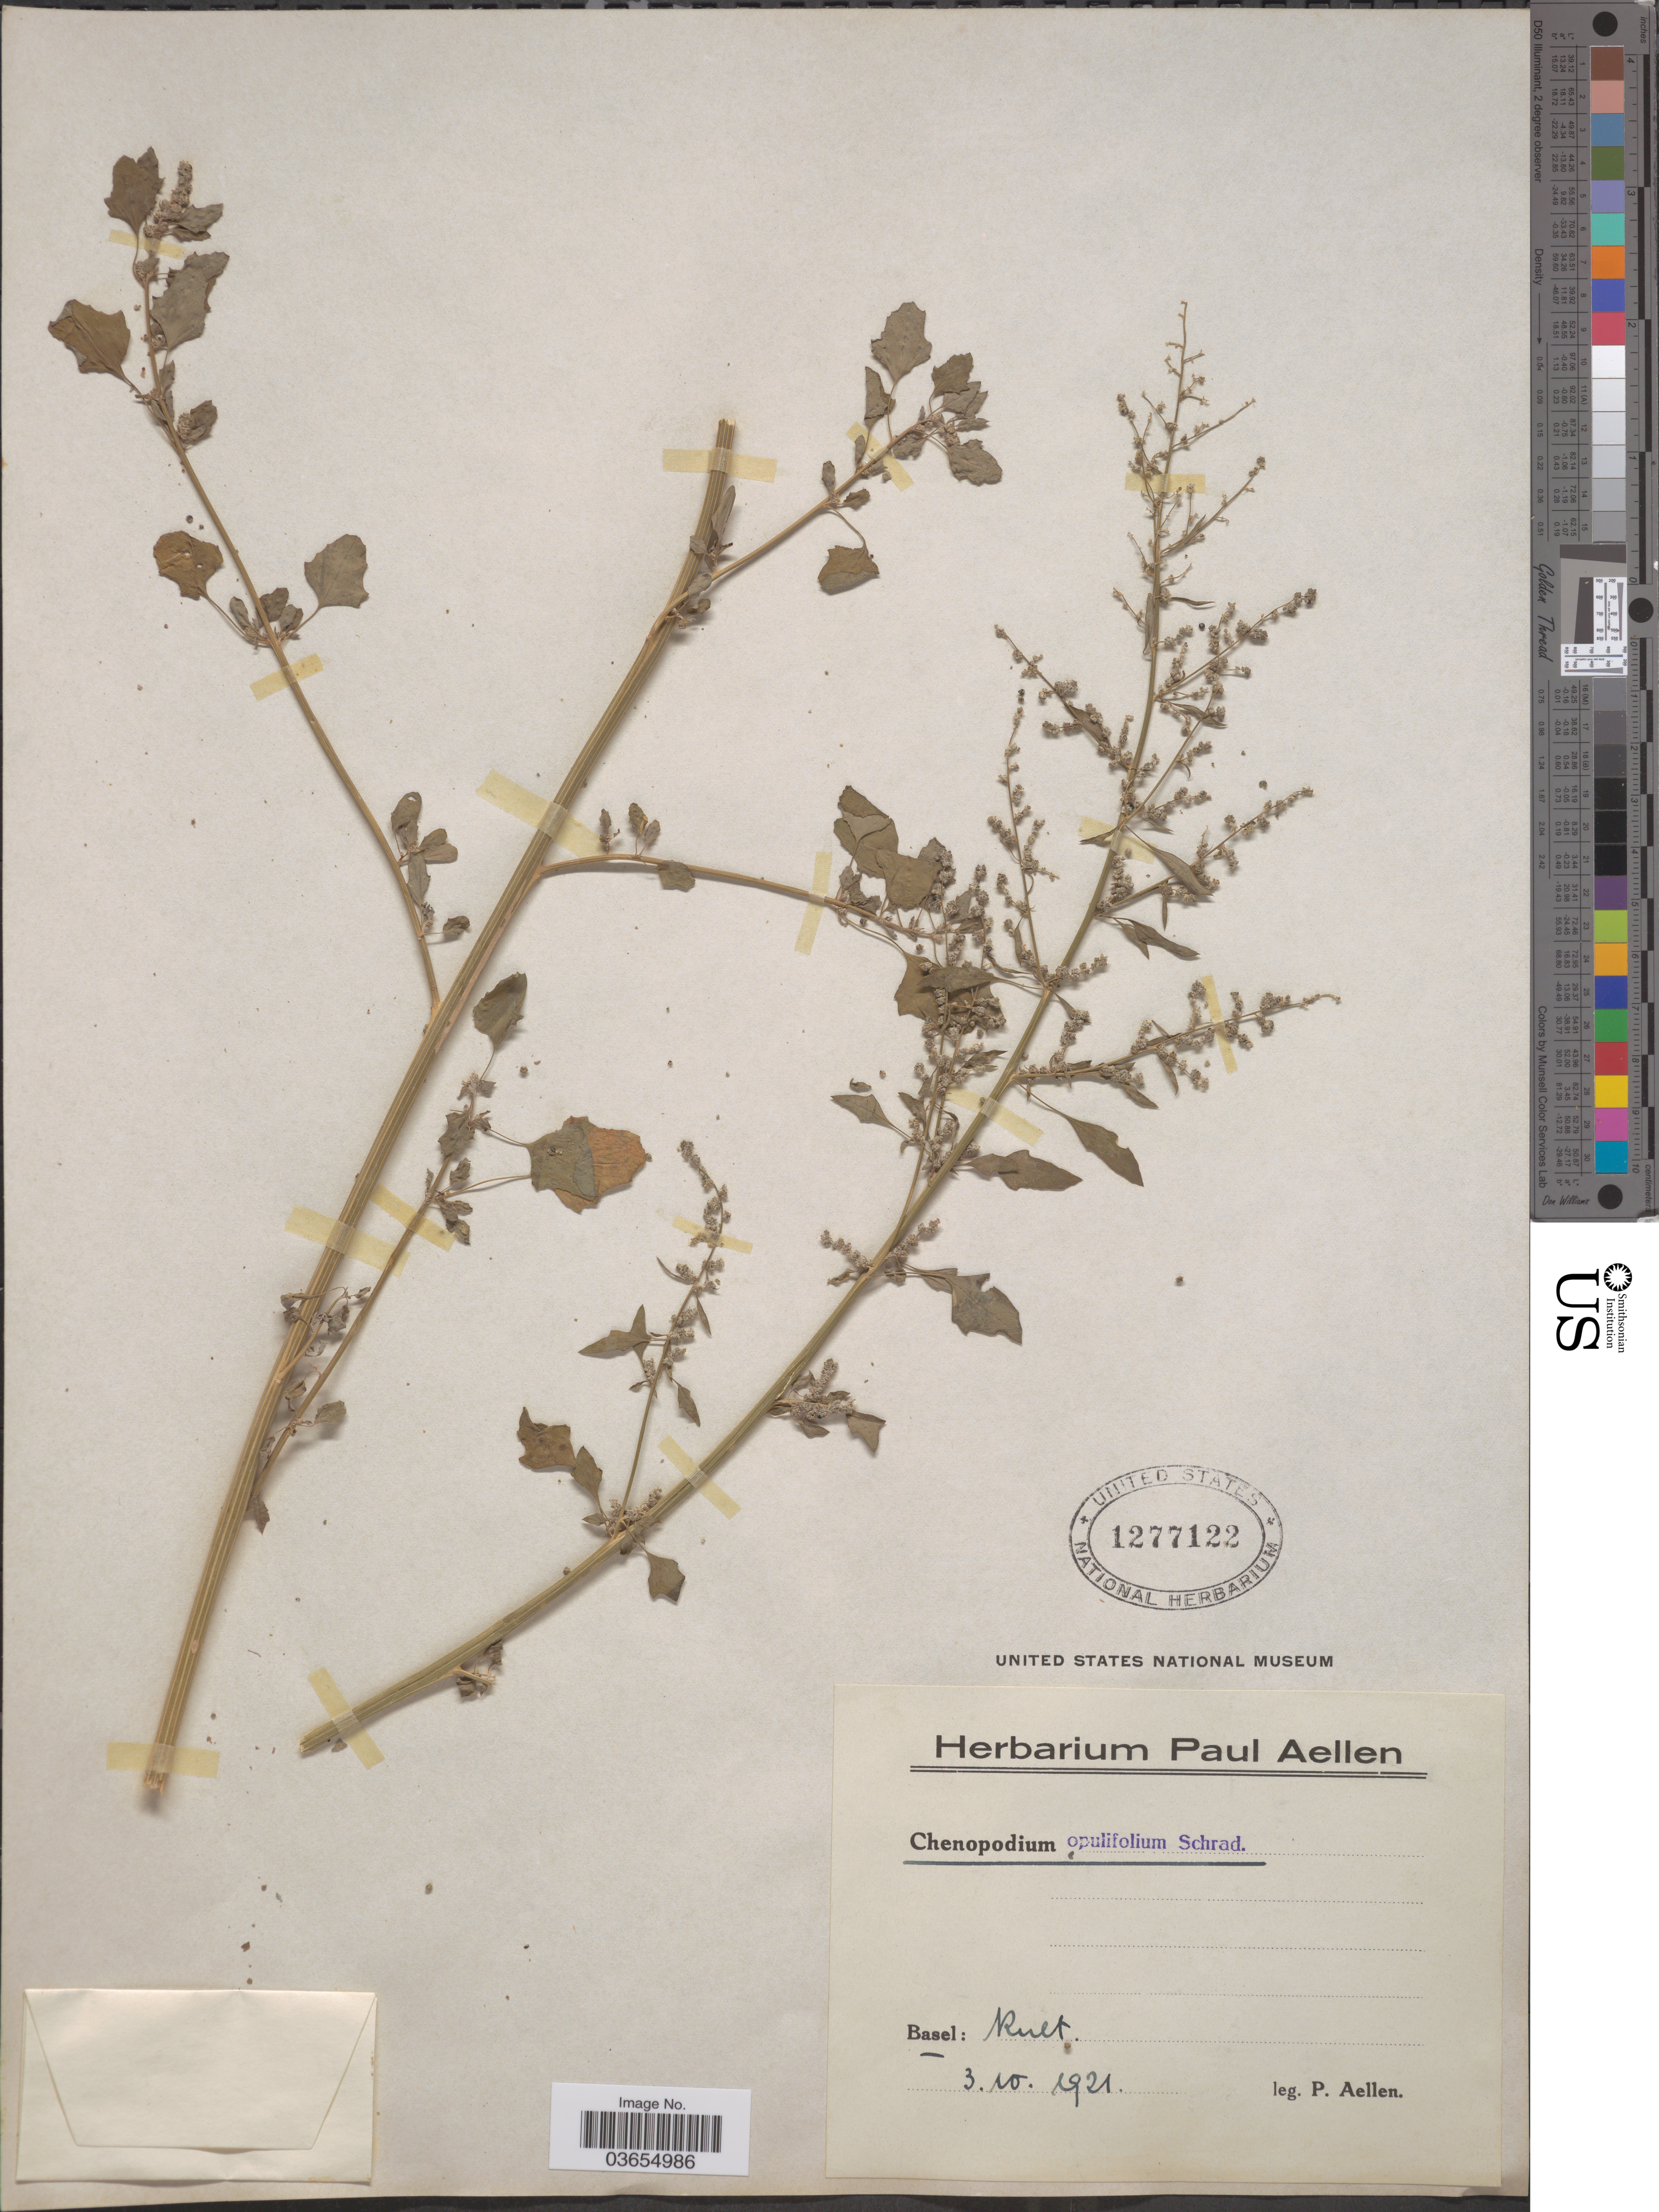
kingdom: Plantae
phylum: Tracheophyta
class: Magnoliopsida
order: Caryophyllales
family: Amaranthaceae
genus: Chenopodium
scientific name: Chenopodium opulifolium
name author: Schrad. ex W.D.J. Koch & Ziz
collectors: P. Aellen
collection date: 1921-10-03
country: Switzerland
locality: Basel: Kult.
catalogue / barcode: US 1277122